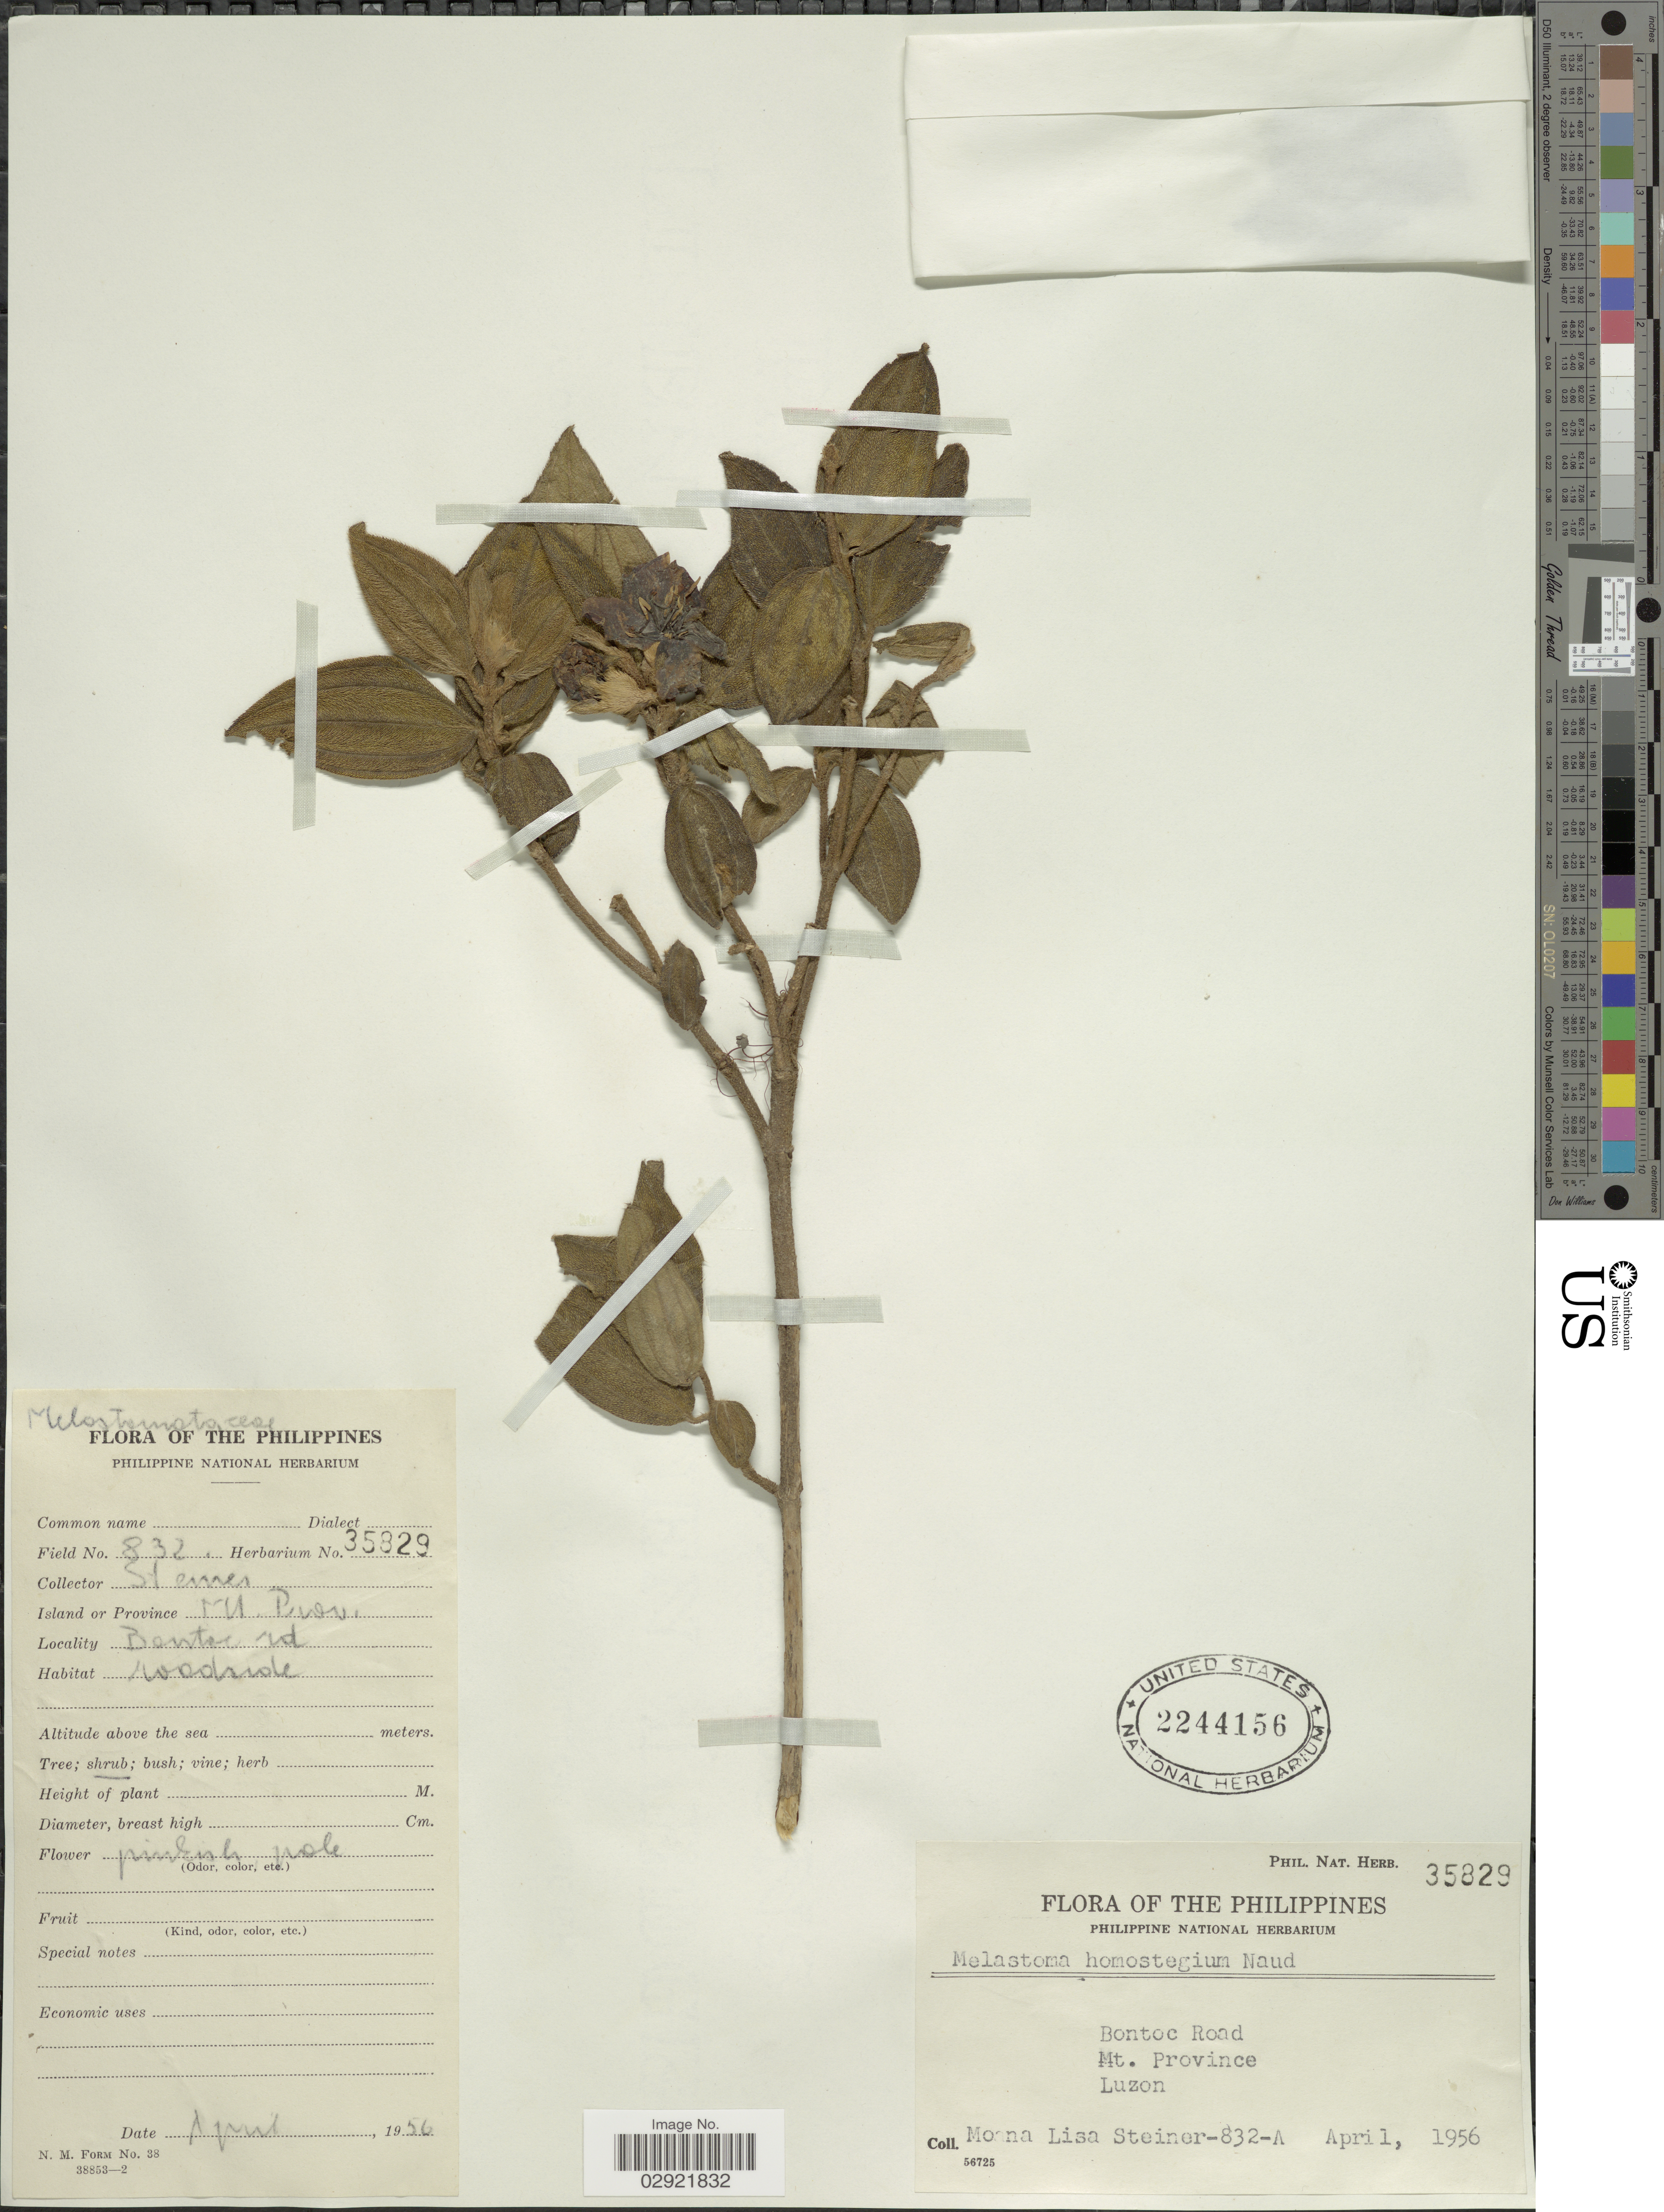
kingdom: Plantae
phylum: Tracheophyta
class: Magnoliopsida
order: Myrtales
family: Melastomataceae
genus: Melastoma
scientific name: Melastoma malabathricum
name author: L.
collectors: M. Steiner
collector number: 832A/Phil. Nat. Herb. 35829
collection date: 1956-04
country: Philippines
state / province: Cordillera (Administrative Region)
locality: Bontoc Road. Mt. Province. Luzon.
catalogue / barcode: US 2244156